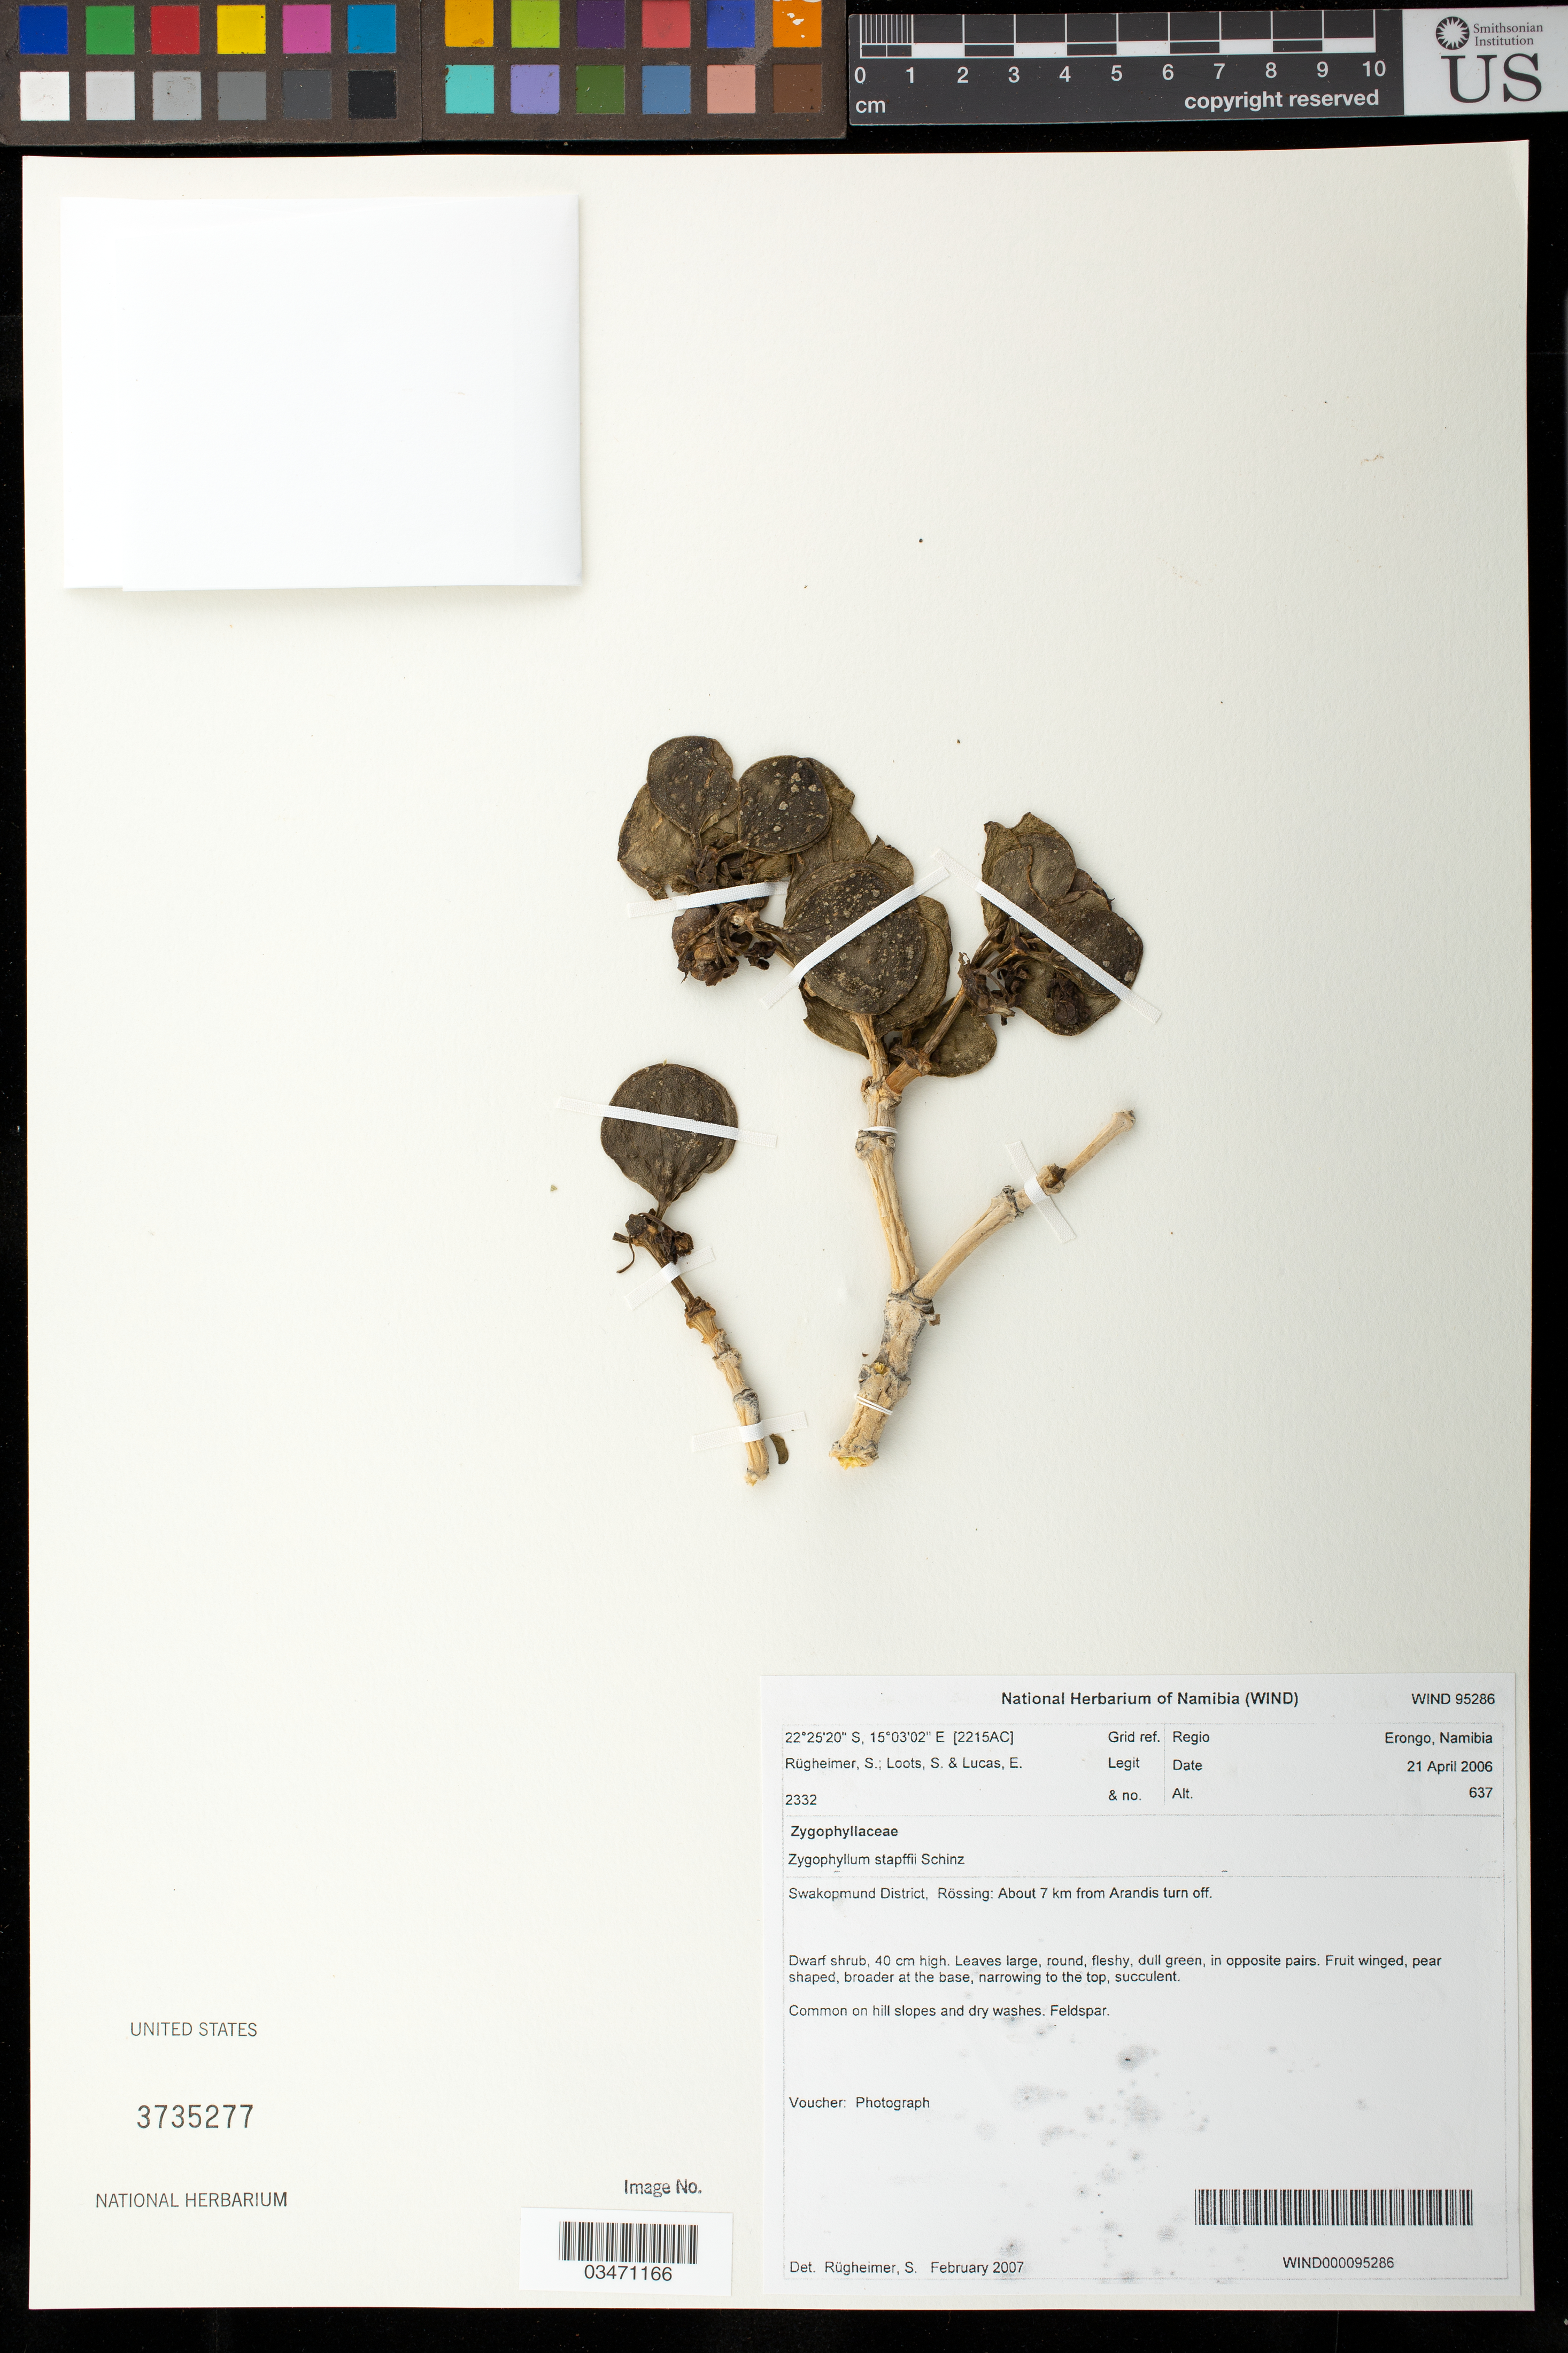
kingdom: Plantae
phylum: Tracheophyta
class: Magnoliopsida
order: Zygophyllales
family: Zygophyllaceae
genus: Zygophyllum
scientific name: Zygophyllum stapfii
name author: Schinz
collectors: S. Rugheimer, S. Loots & E. Lucas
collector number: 2332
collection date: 2006-04-21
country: Namibia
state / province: Erongo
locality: Swakopmund, Rossing, 7 km from Arandis turn off.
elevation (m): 637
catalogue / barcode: US 3735277